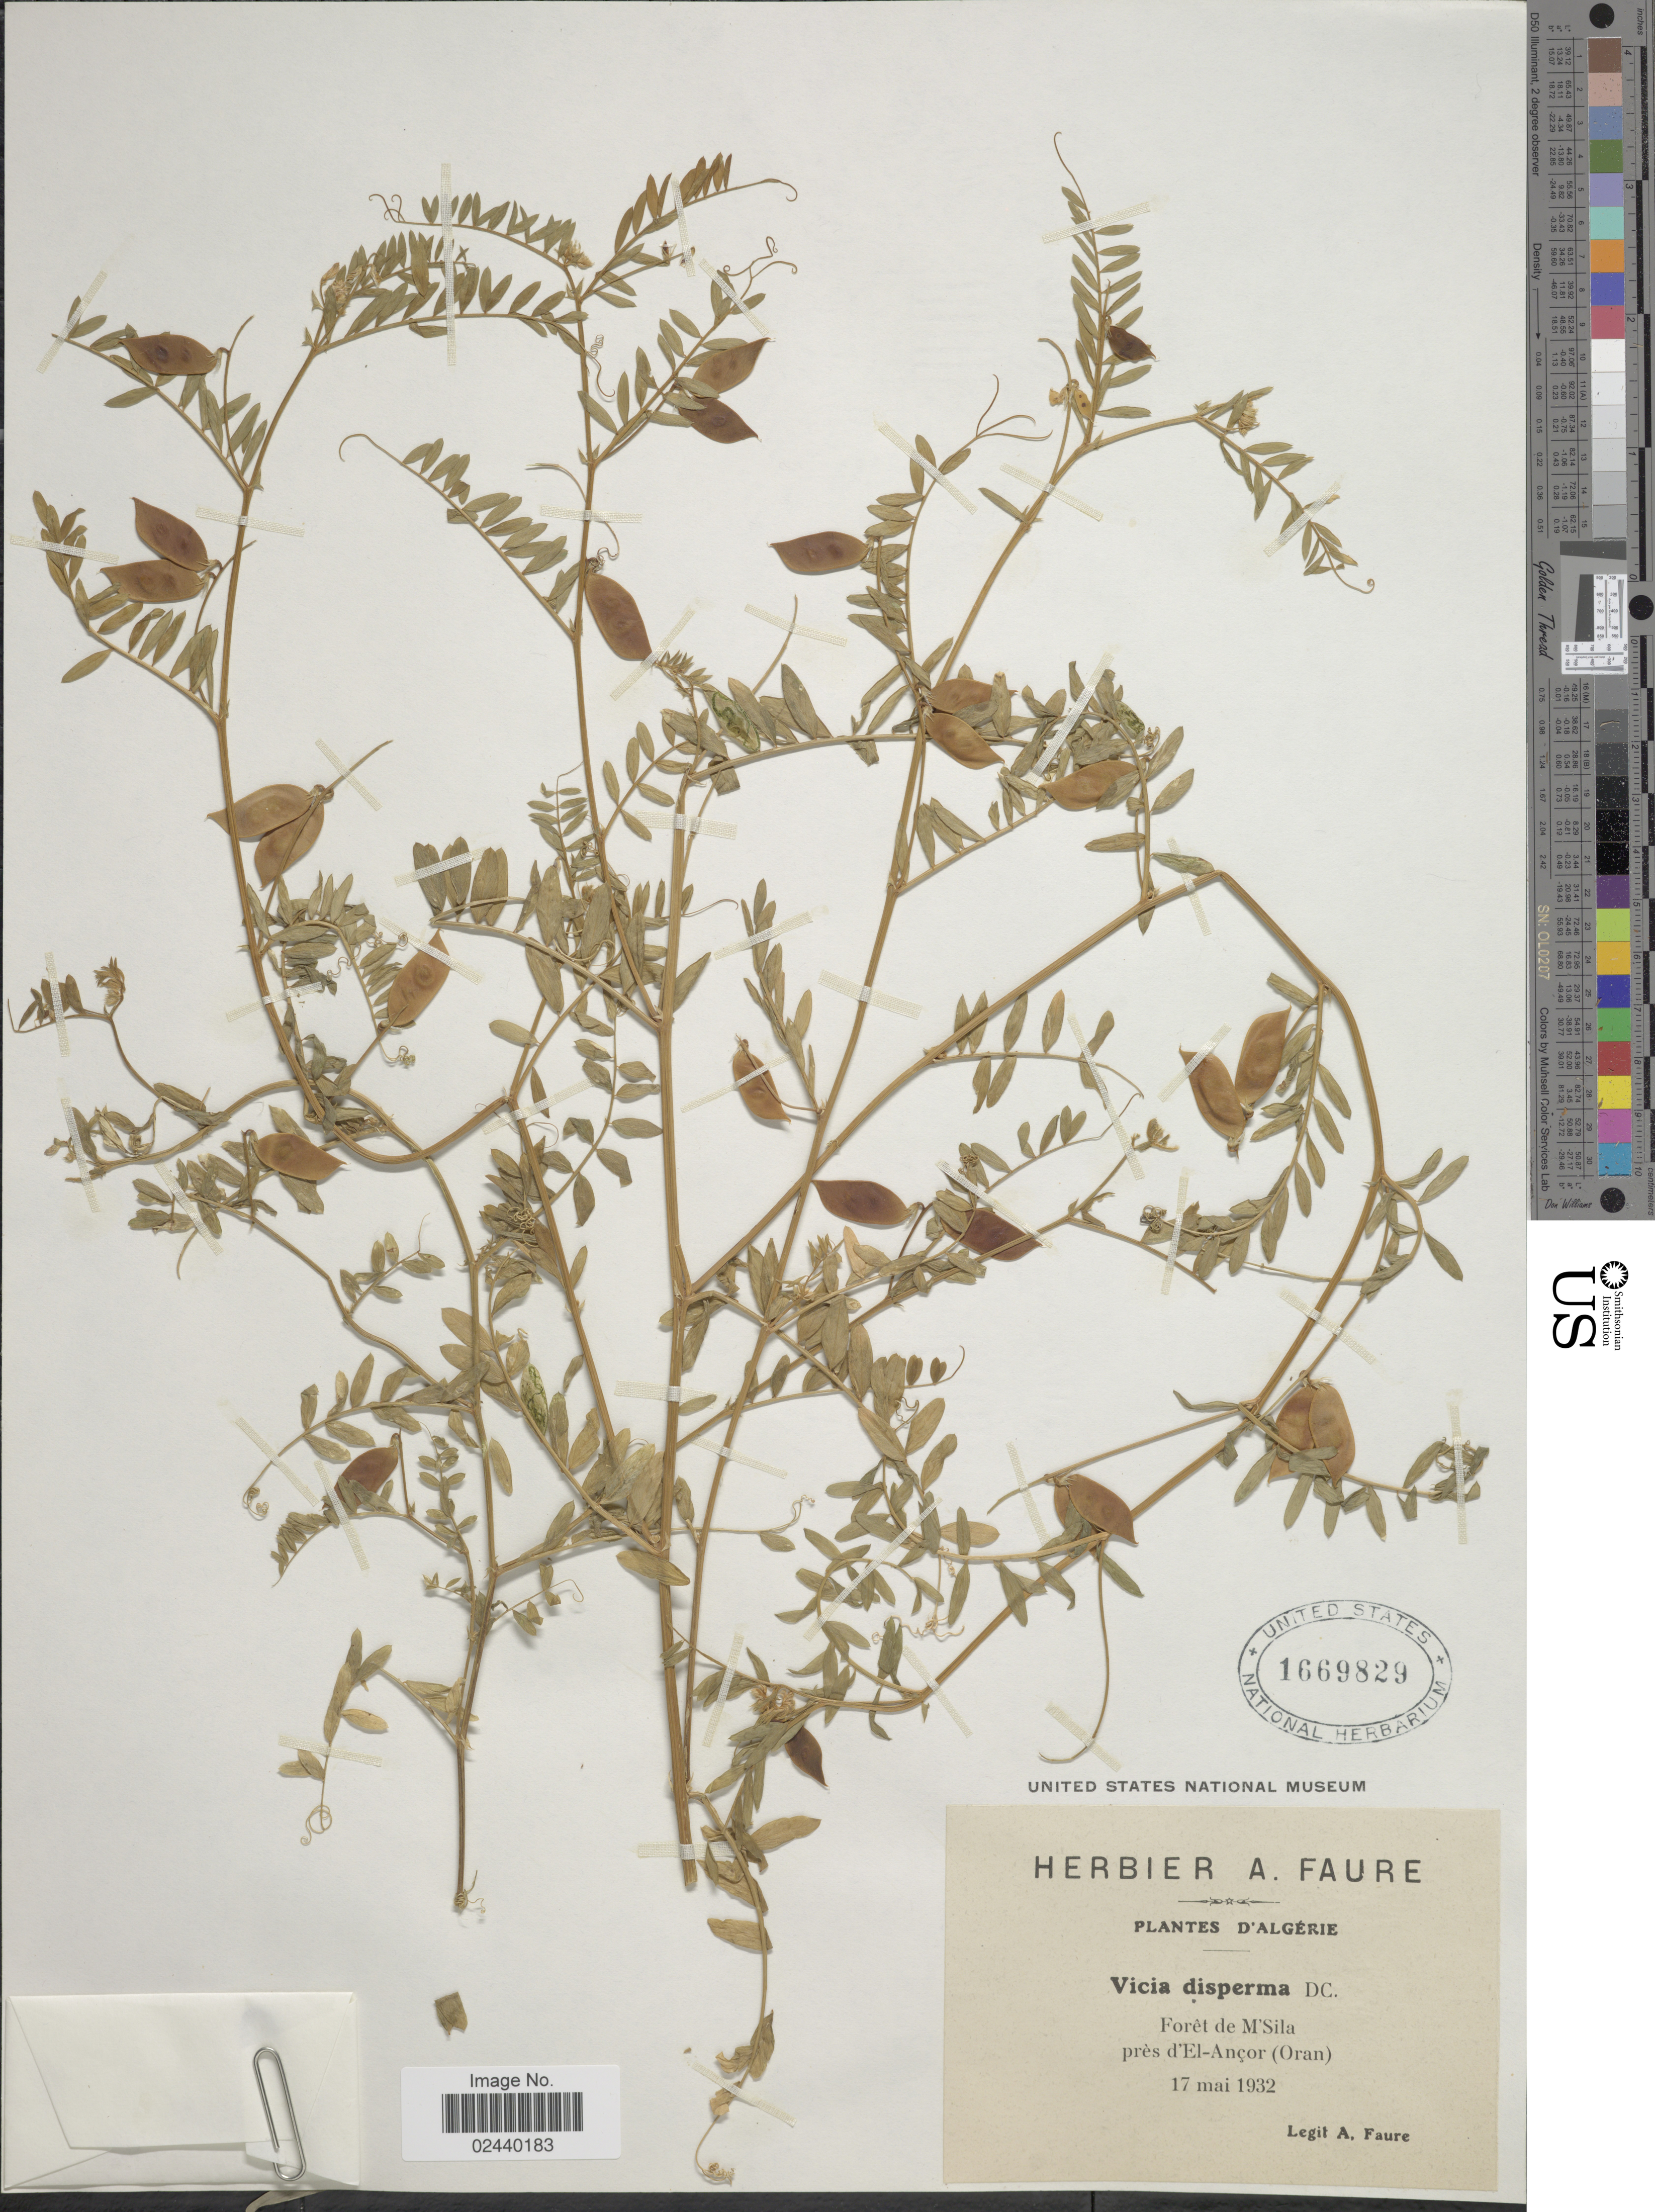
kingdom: Plantae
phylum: Tracheophyta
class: Magnoliopsida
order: Fabales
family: Fabaceae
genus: Vicia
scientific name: Vicia disperma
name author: DC.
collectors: A. Faure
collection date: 1932-05-17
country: Algeria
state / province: M'Sila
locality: Pres d'El-Ancor (Oran), D'Algerie.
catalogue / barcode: US 1669829